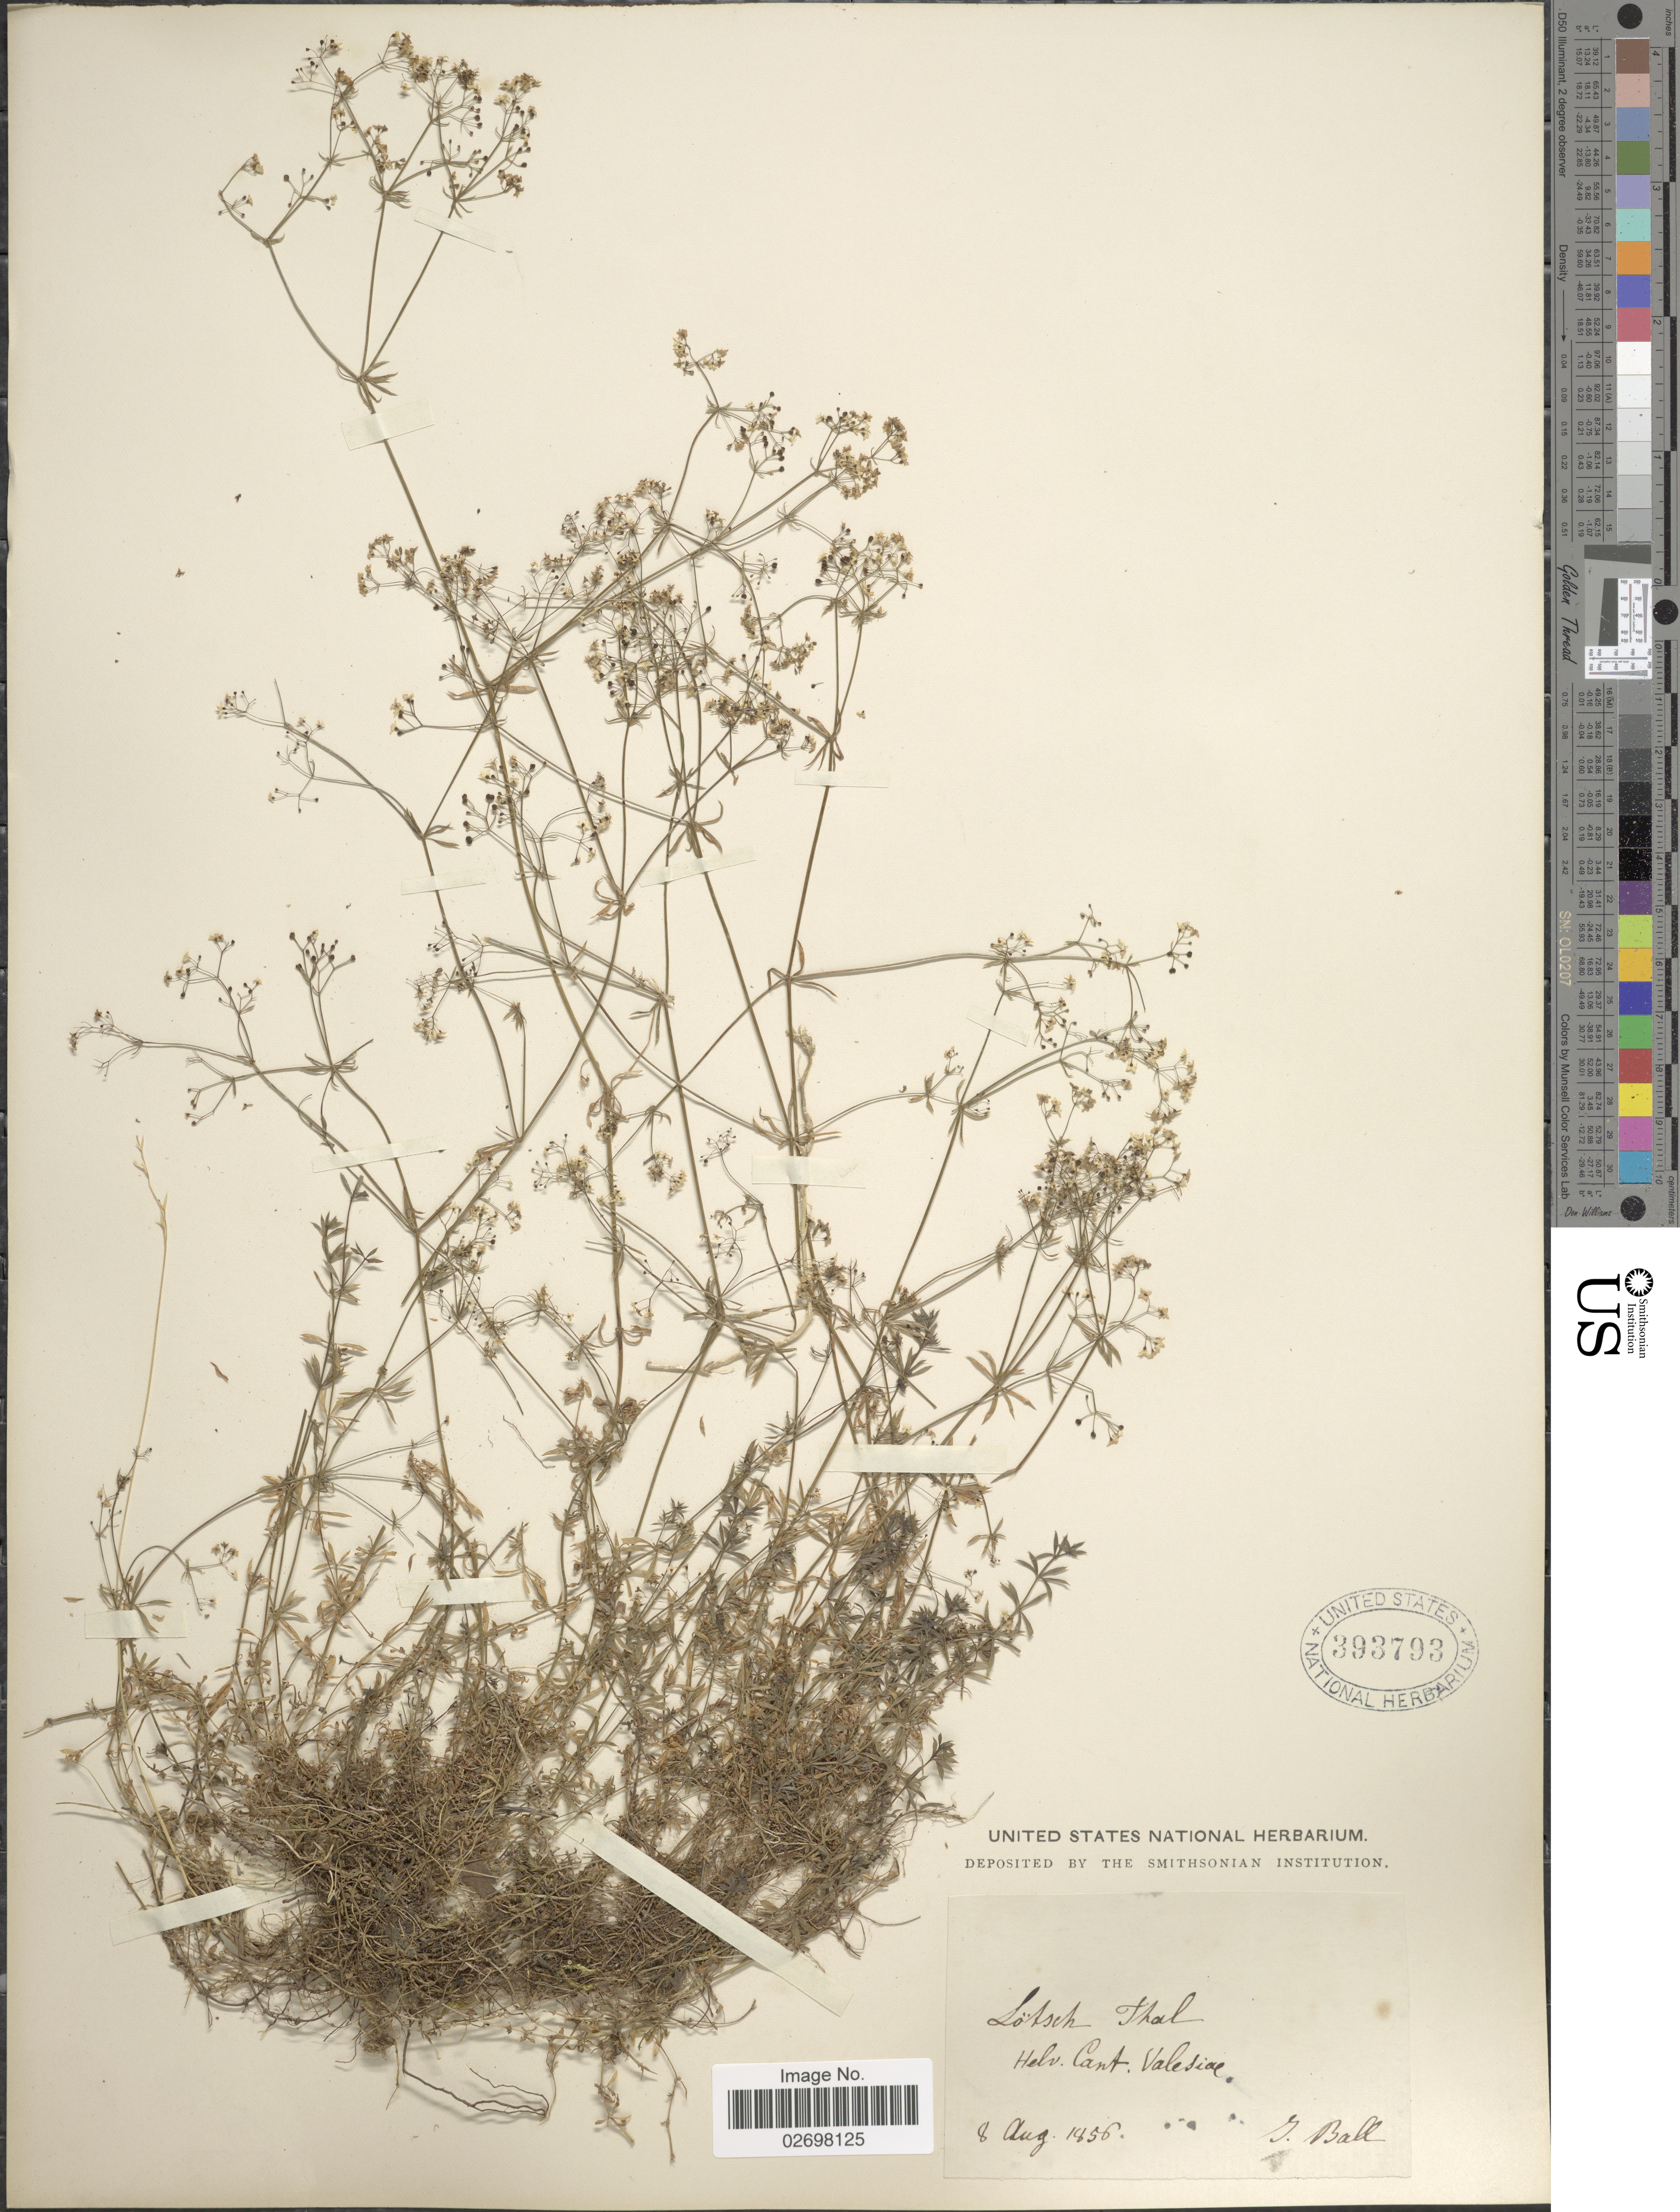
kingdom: Plantae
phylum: Tracheophyta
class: Magnoliopsida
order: Gentianales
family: Rubiaceae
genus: Galium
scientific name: Galium sp.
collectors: J. Ball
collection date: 1856-08-08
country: Switzerland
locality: Helv. Cant. Valesiae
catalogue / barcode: US 393793